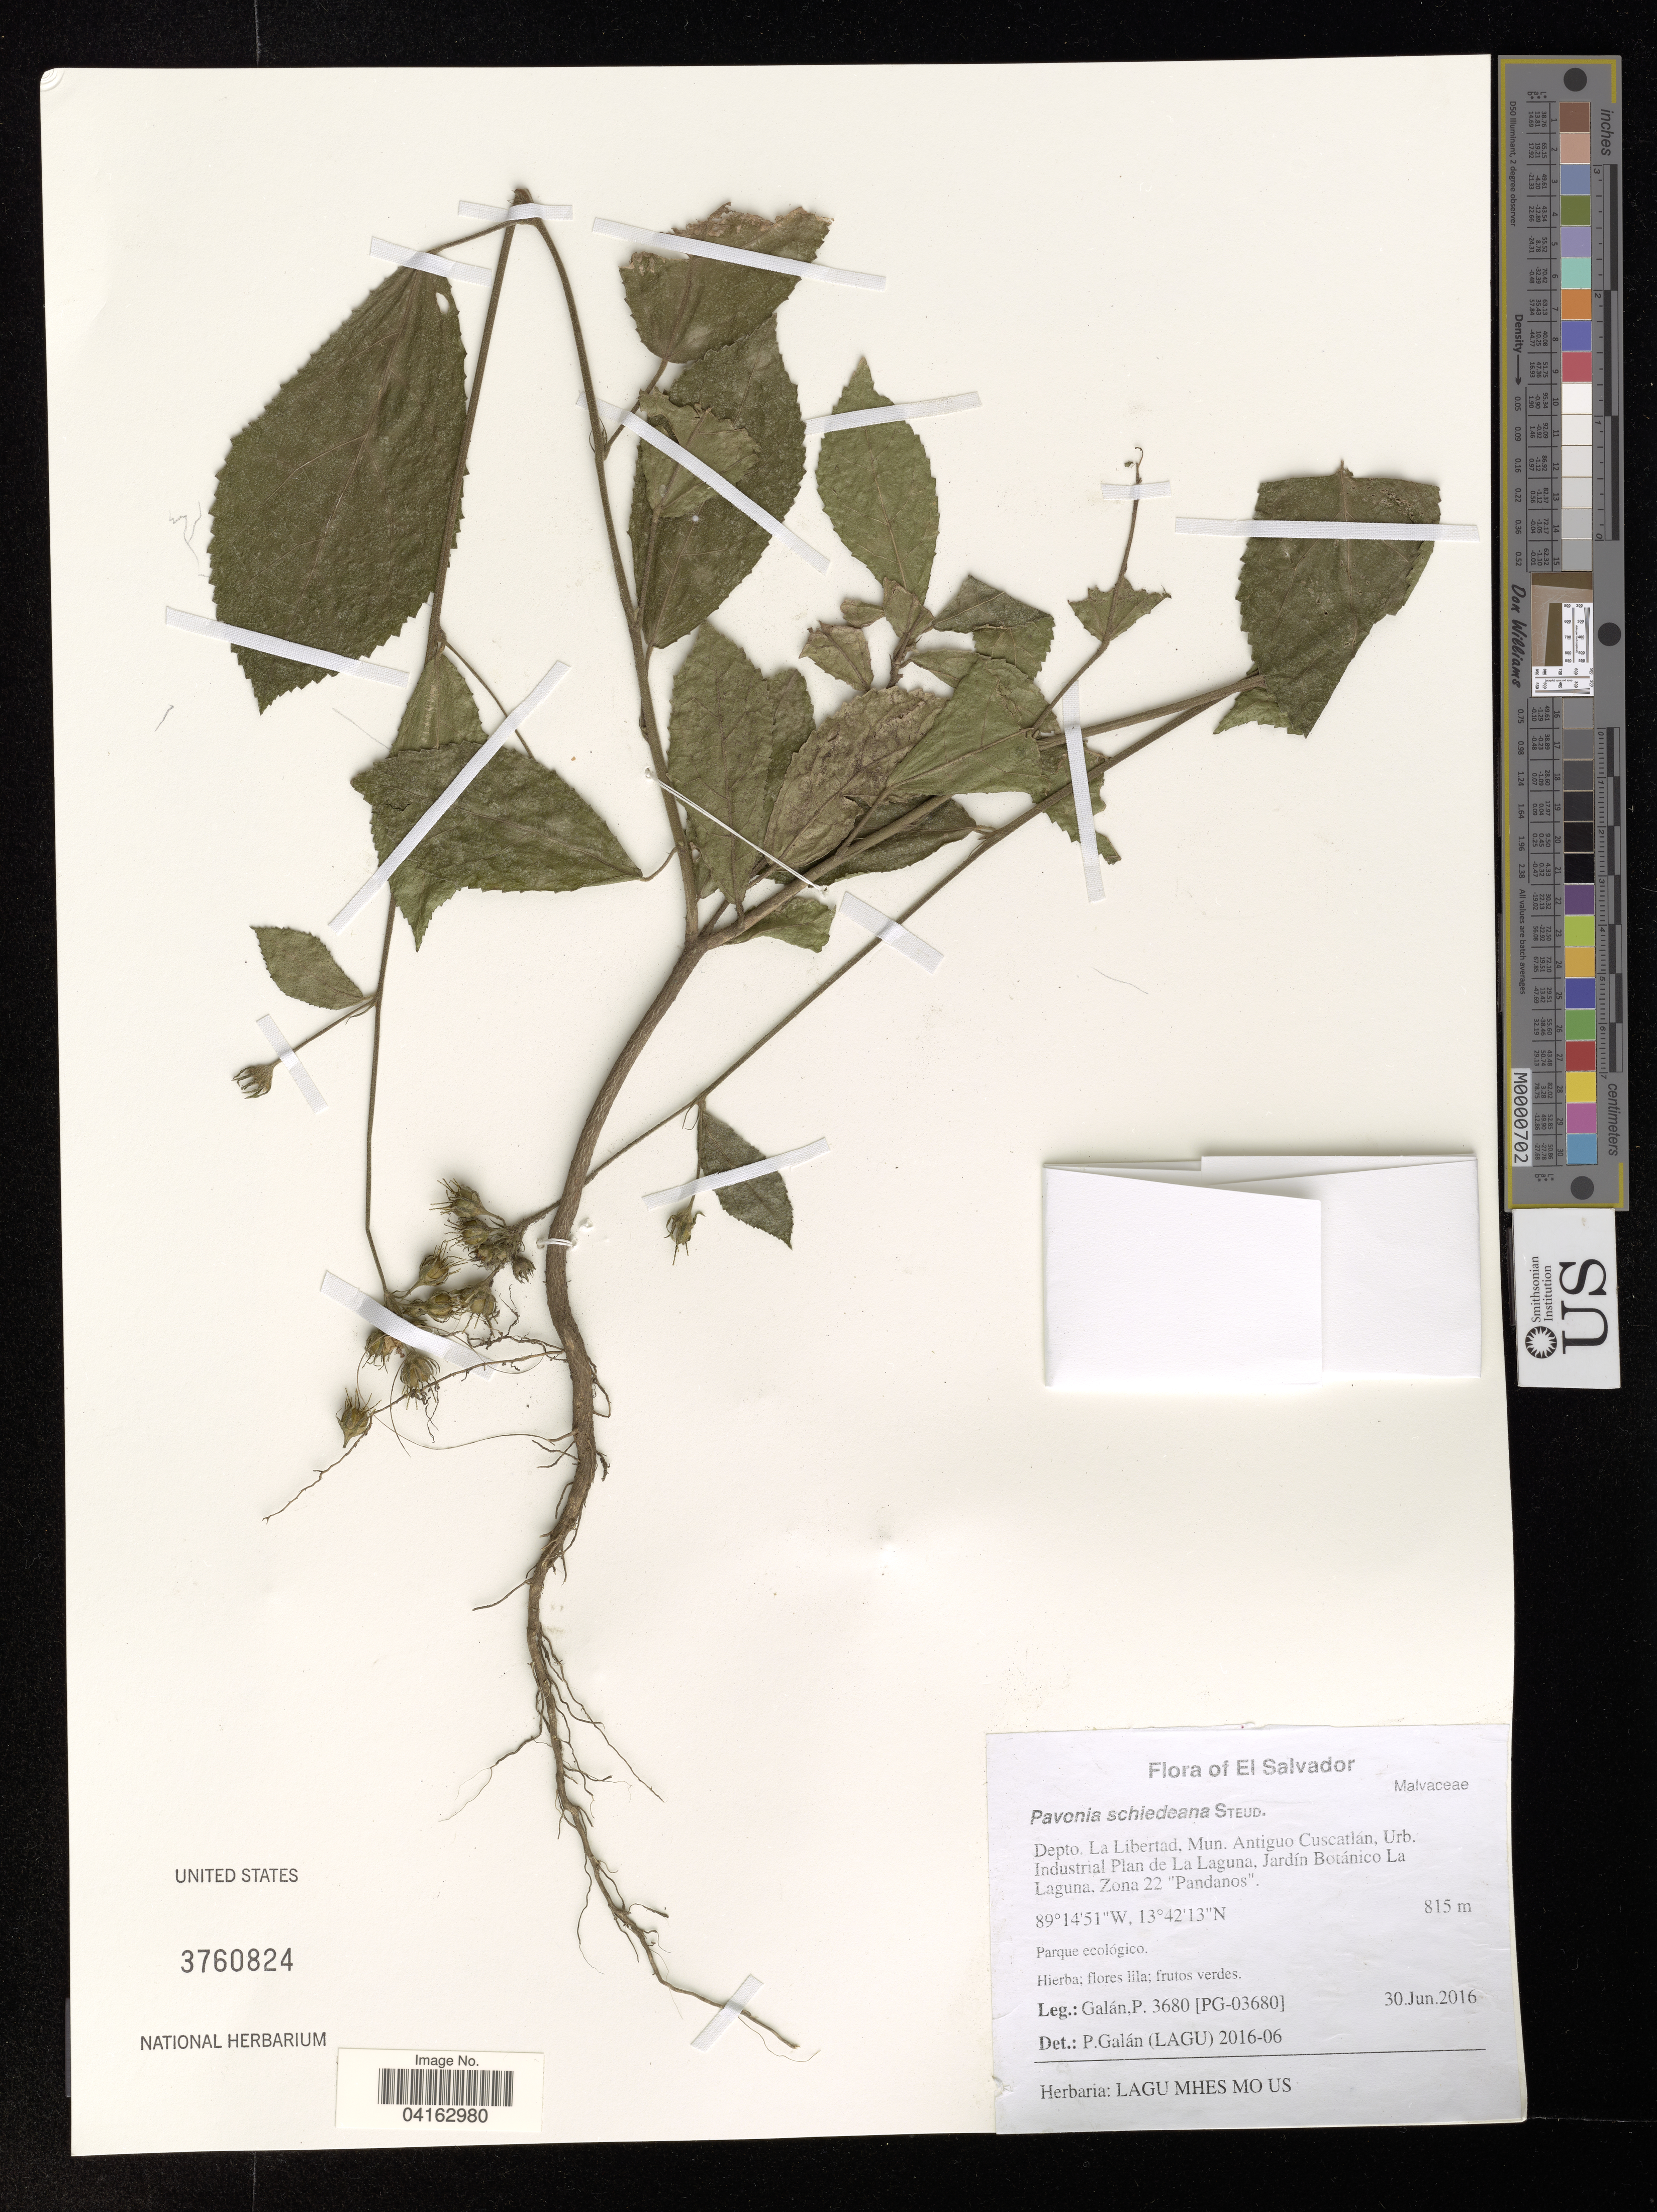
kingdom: Plantae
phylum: Tracheophyta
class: Magnoliopsida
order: Malvales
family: Malvaceae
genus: Pavonia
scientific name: Pavonia schiedeana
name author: Steud.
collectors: P. Galan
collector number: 3680/[PG-03680]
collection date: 2016-06-30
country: El Salvador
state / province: La Libertad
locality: Depto. La Libertad, Mun. Antiguo Cuscatlán, Urb. Industrial Plan de La Laguna, Jardín Botánico La Laguna, Zona 22 "Pandanos".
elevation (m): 815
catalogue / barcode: US 3760824